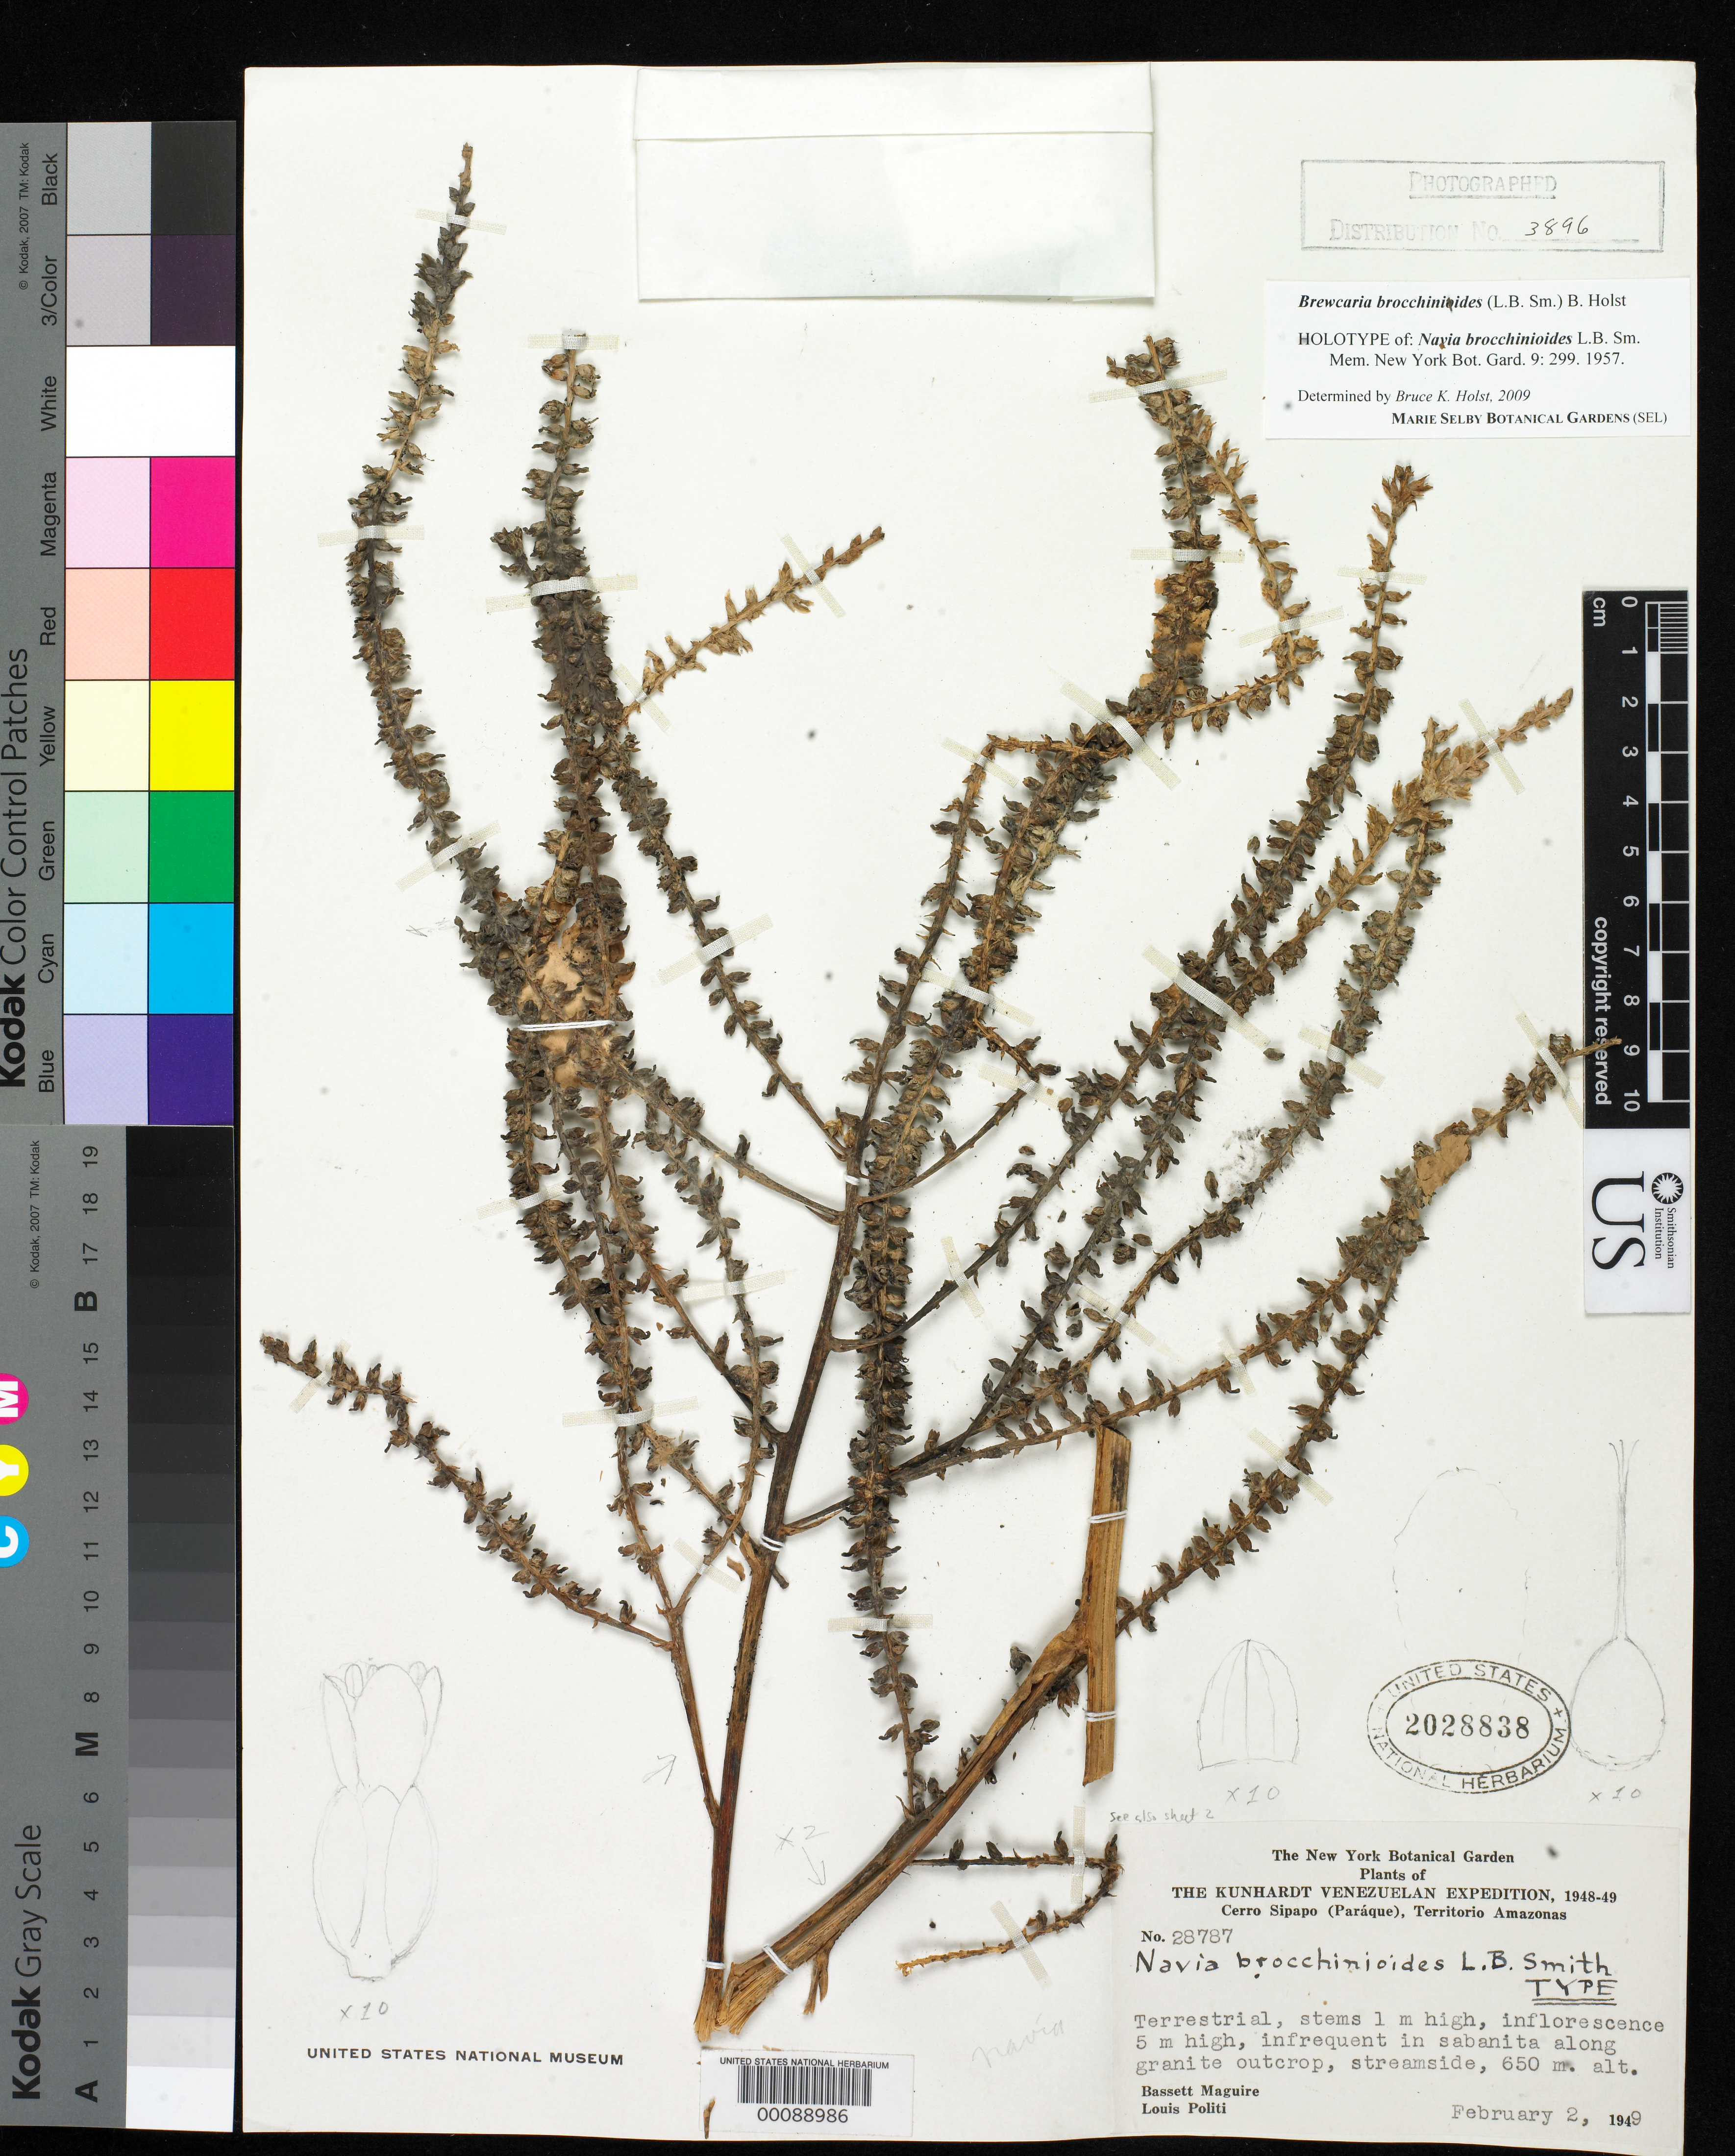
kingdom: Plantae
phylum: Tracheophyta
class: Liliopsida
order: Poales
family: Bromeliaceae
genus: Navia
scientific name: Navia brocchinioides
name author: L.B. Sm.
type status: Holotype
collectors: B. Maguire & L. Politi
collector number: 28787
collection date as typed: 02 Feb 1949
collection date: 1949-02-02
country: Venezuela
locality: Cerro Sipapo (Paraque).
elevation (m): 650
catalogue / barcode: US 2028838